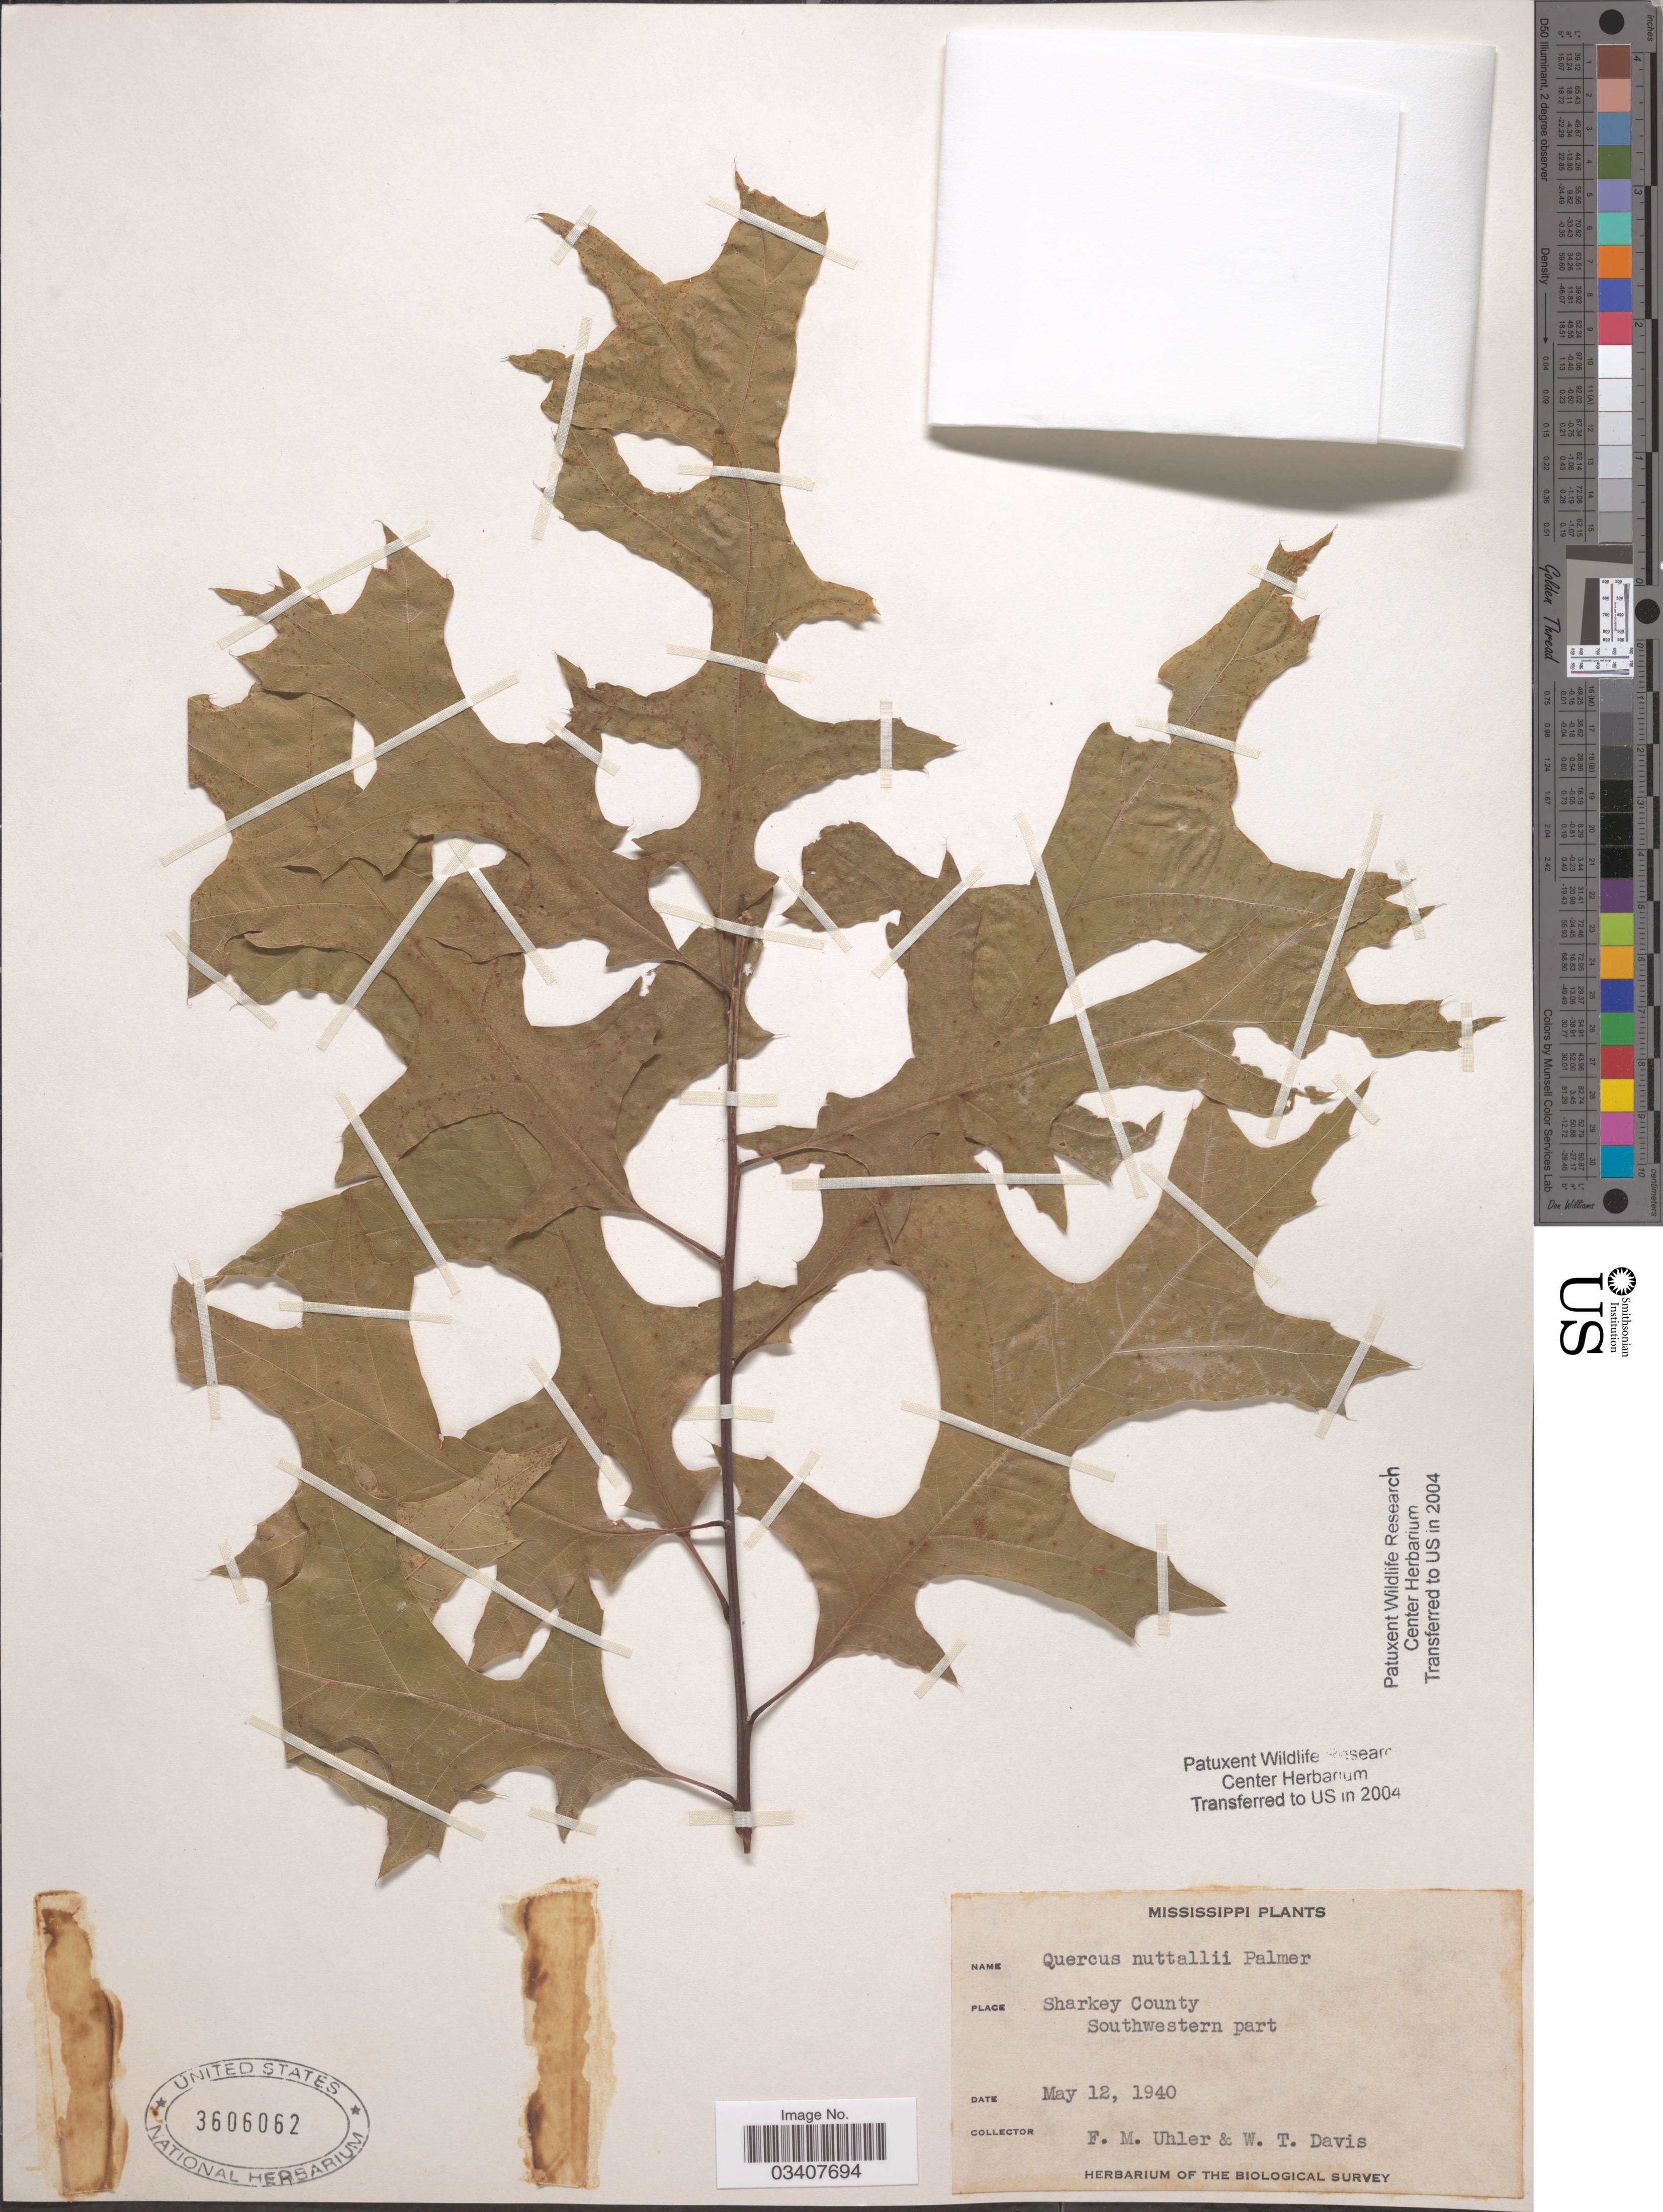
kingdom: Plantae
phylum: Tracheophyta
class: Magnoliopsida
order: Fagales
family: Fagaceae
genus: Quercus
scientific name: Quercus nuttallii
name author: E.J. Palmer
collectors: F. M. Uhler & W. Davis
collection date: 1940-05-12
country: United States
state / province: Mississippi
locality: Sharkey County. Southwestern part.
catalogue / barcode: US 3606062